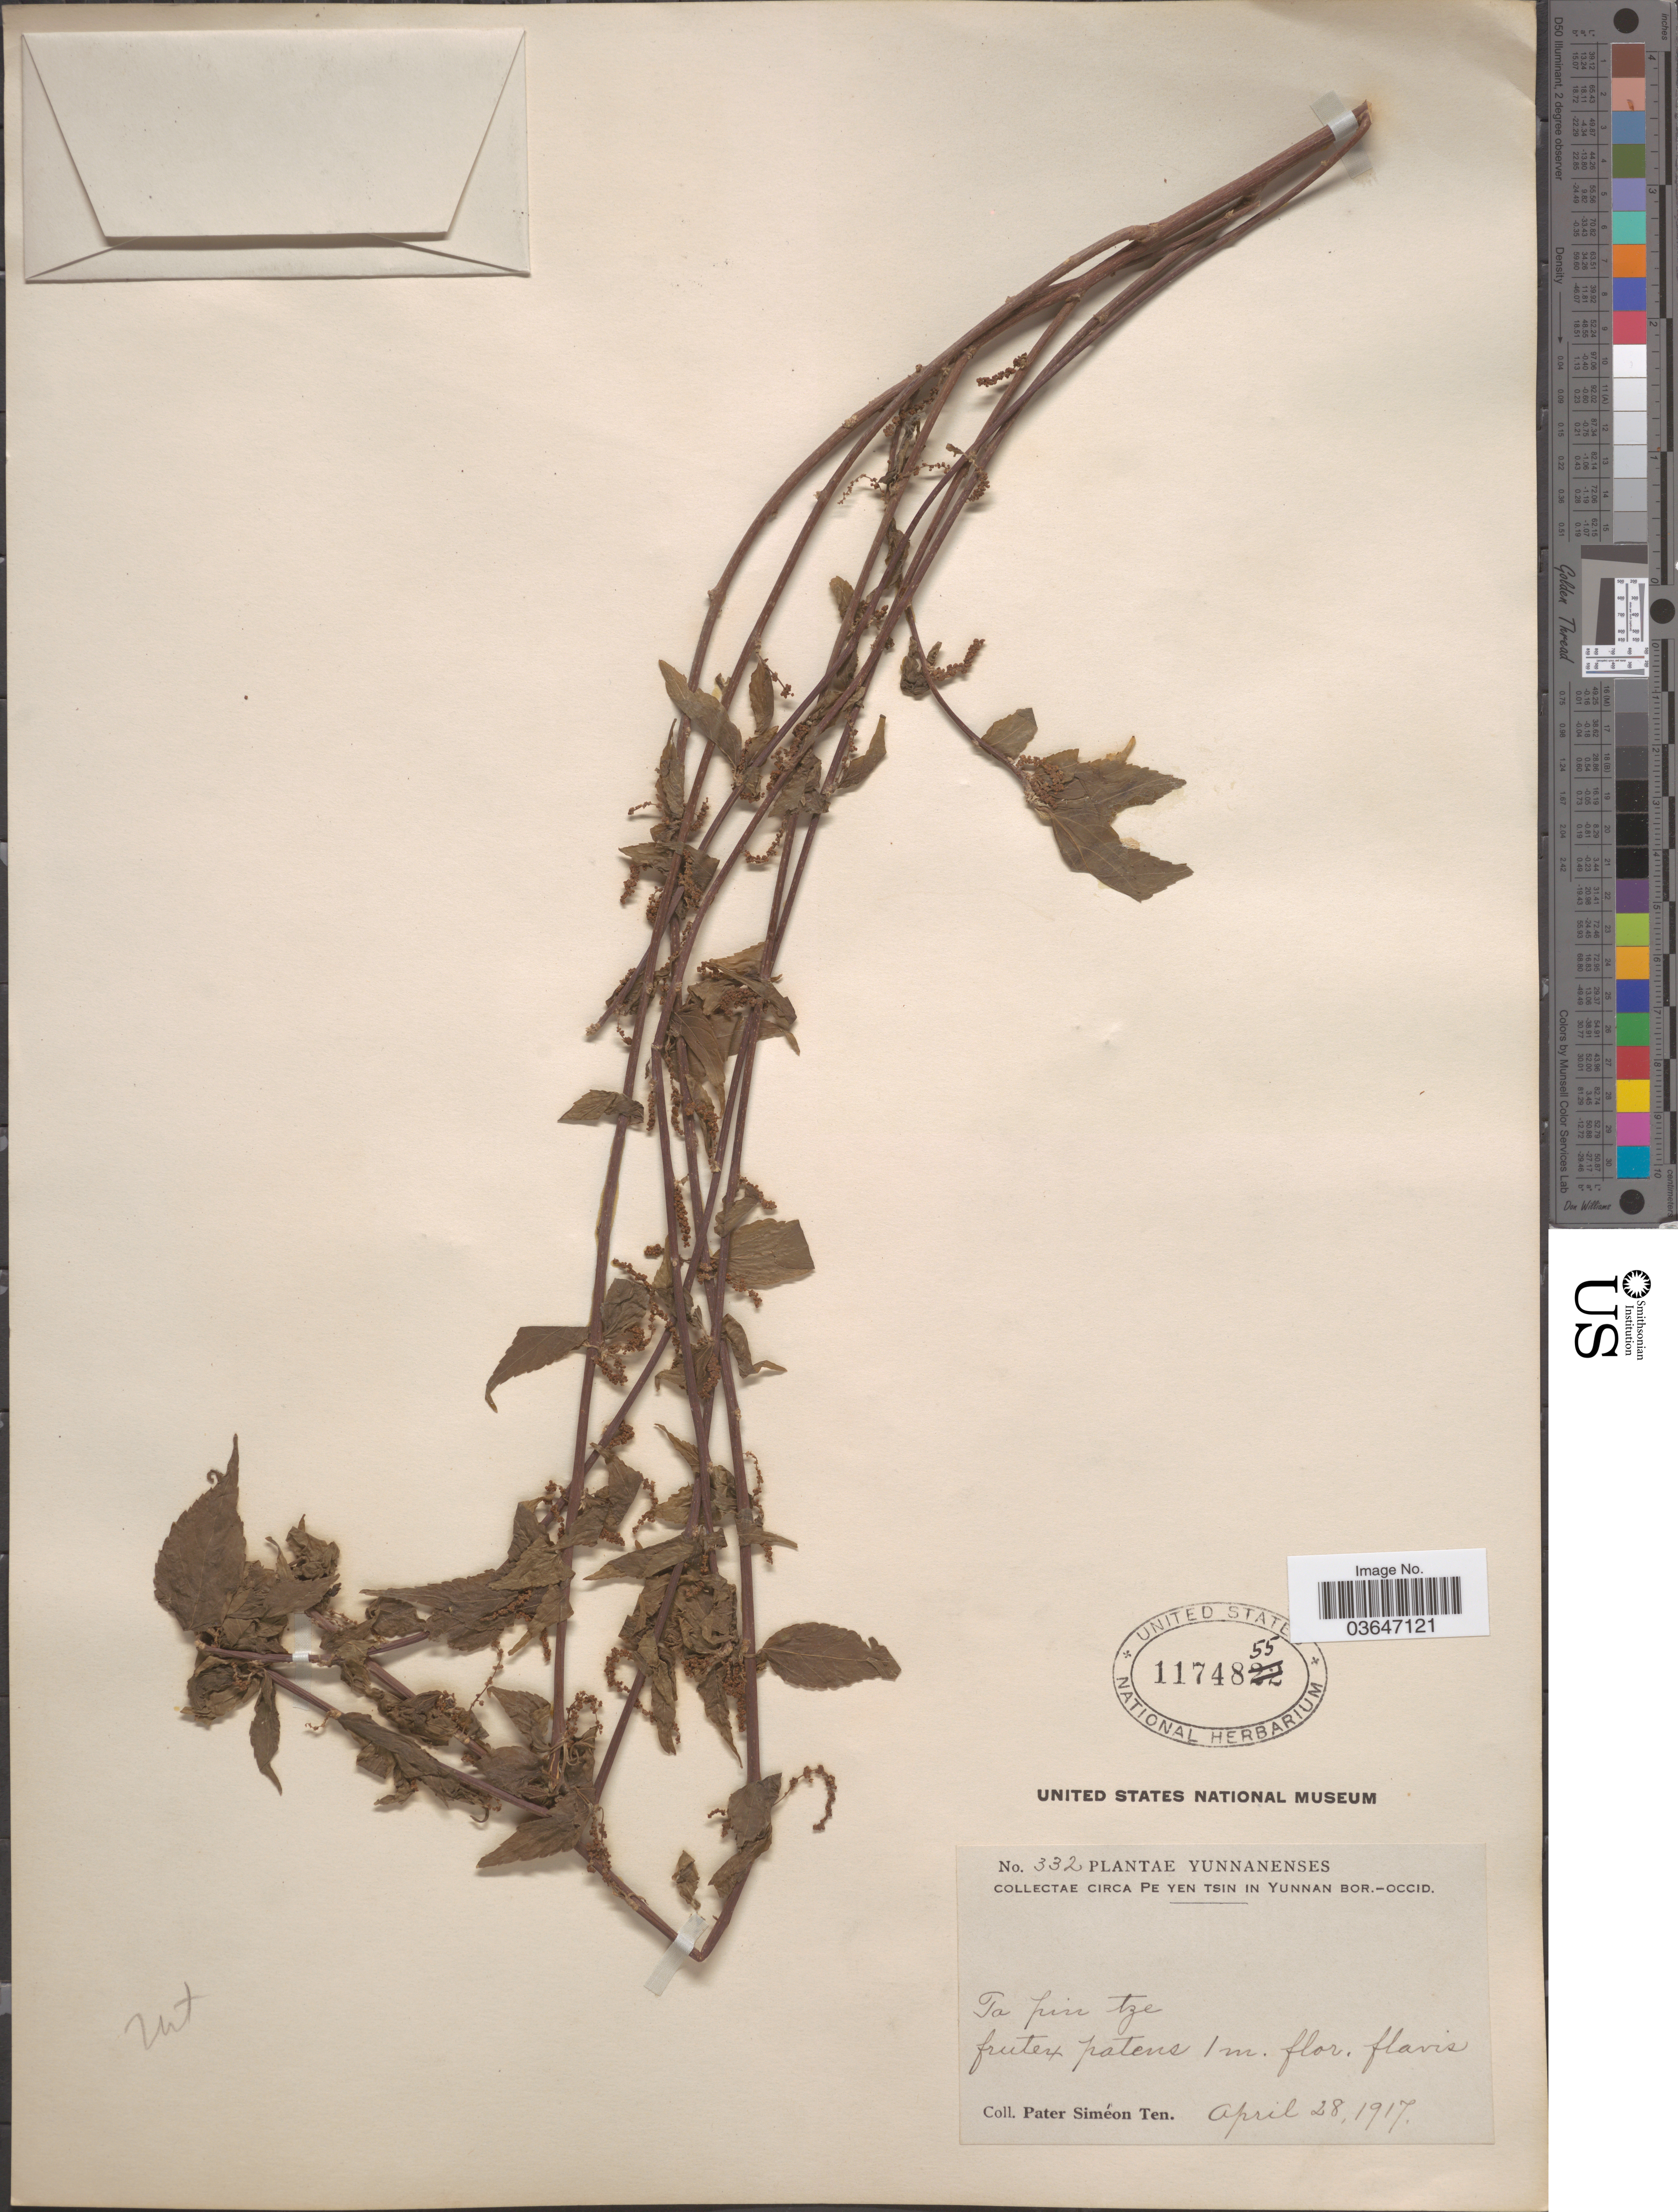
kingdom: Plantae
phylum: Tracheophyta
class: Magnoliopsida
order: Proteales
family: Proteaceae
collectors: P. S. Ten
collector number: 332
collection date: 1917-04-28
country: China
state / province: Yunnan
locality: Circa Pe Yen Tsin in Yunnan Bor.-Occid. Ta Pin tze.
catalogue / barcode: US 1174855